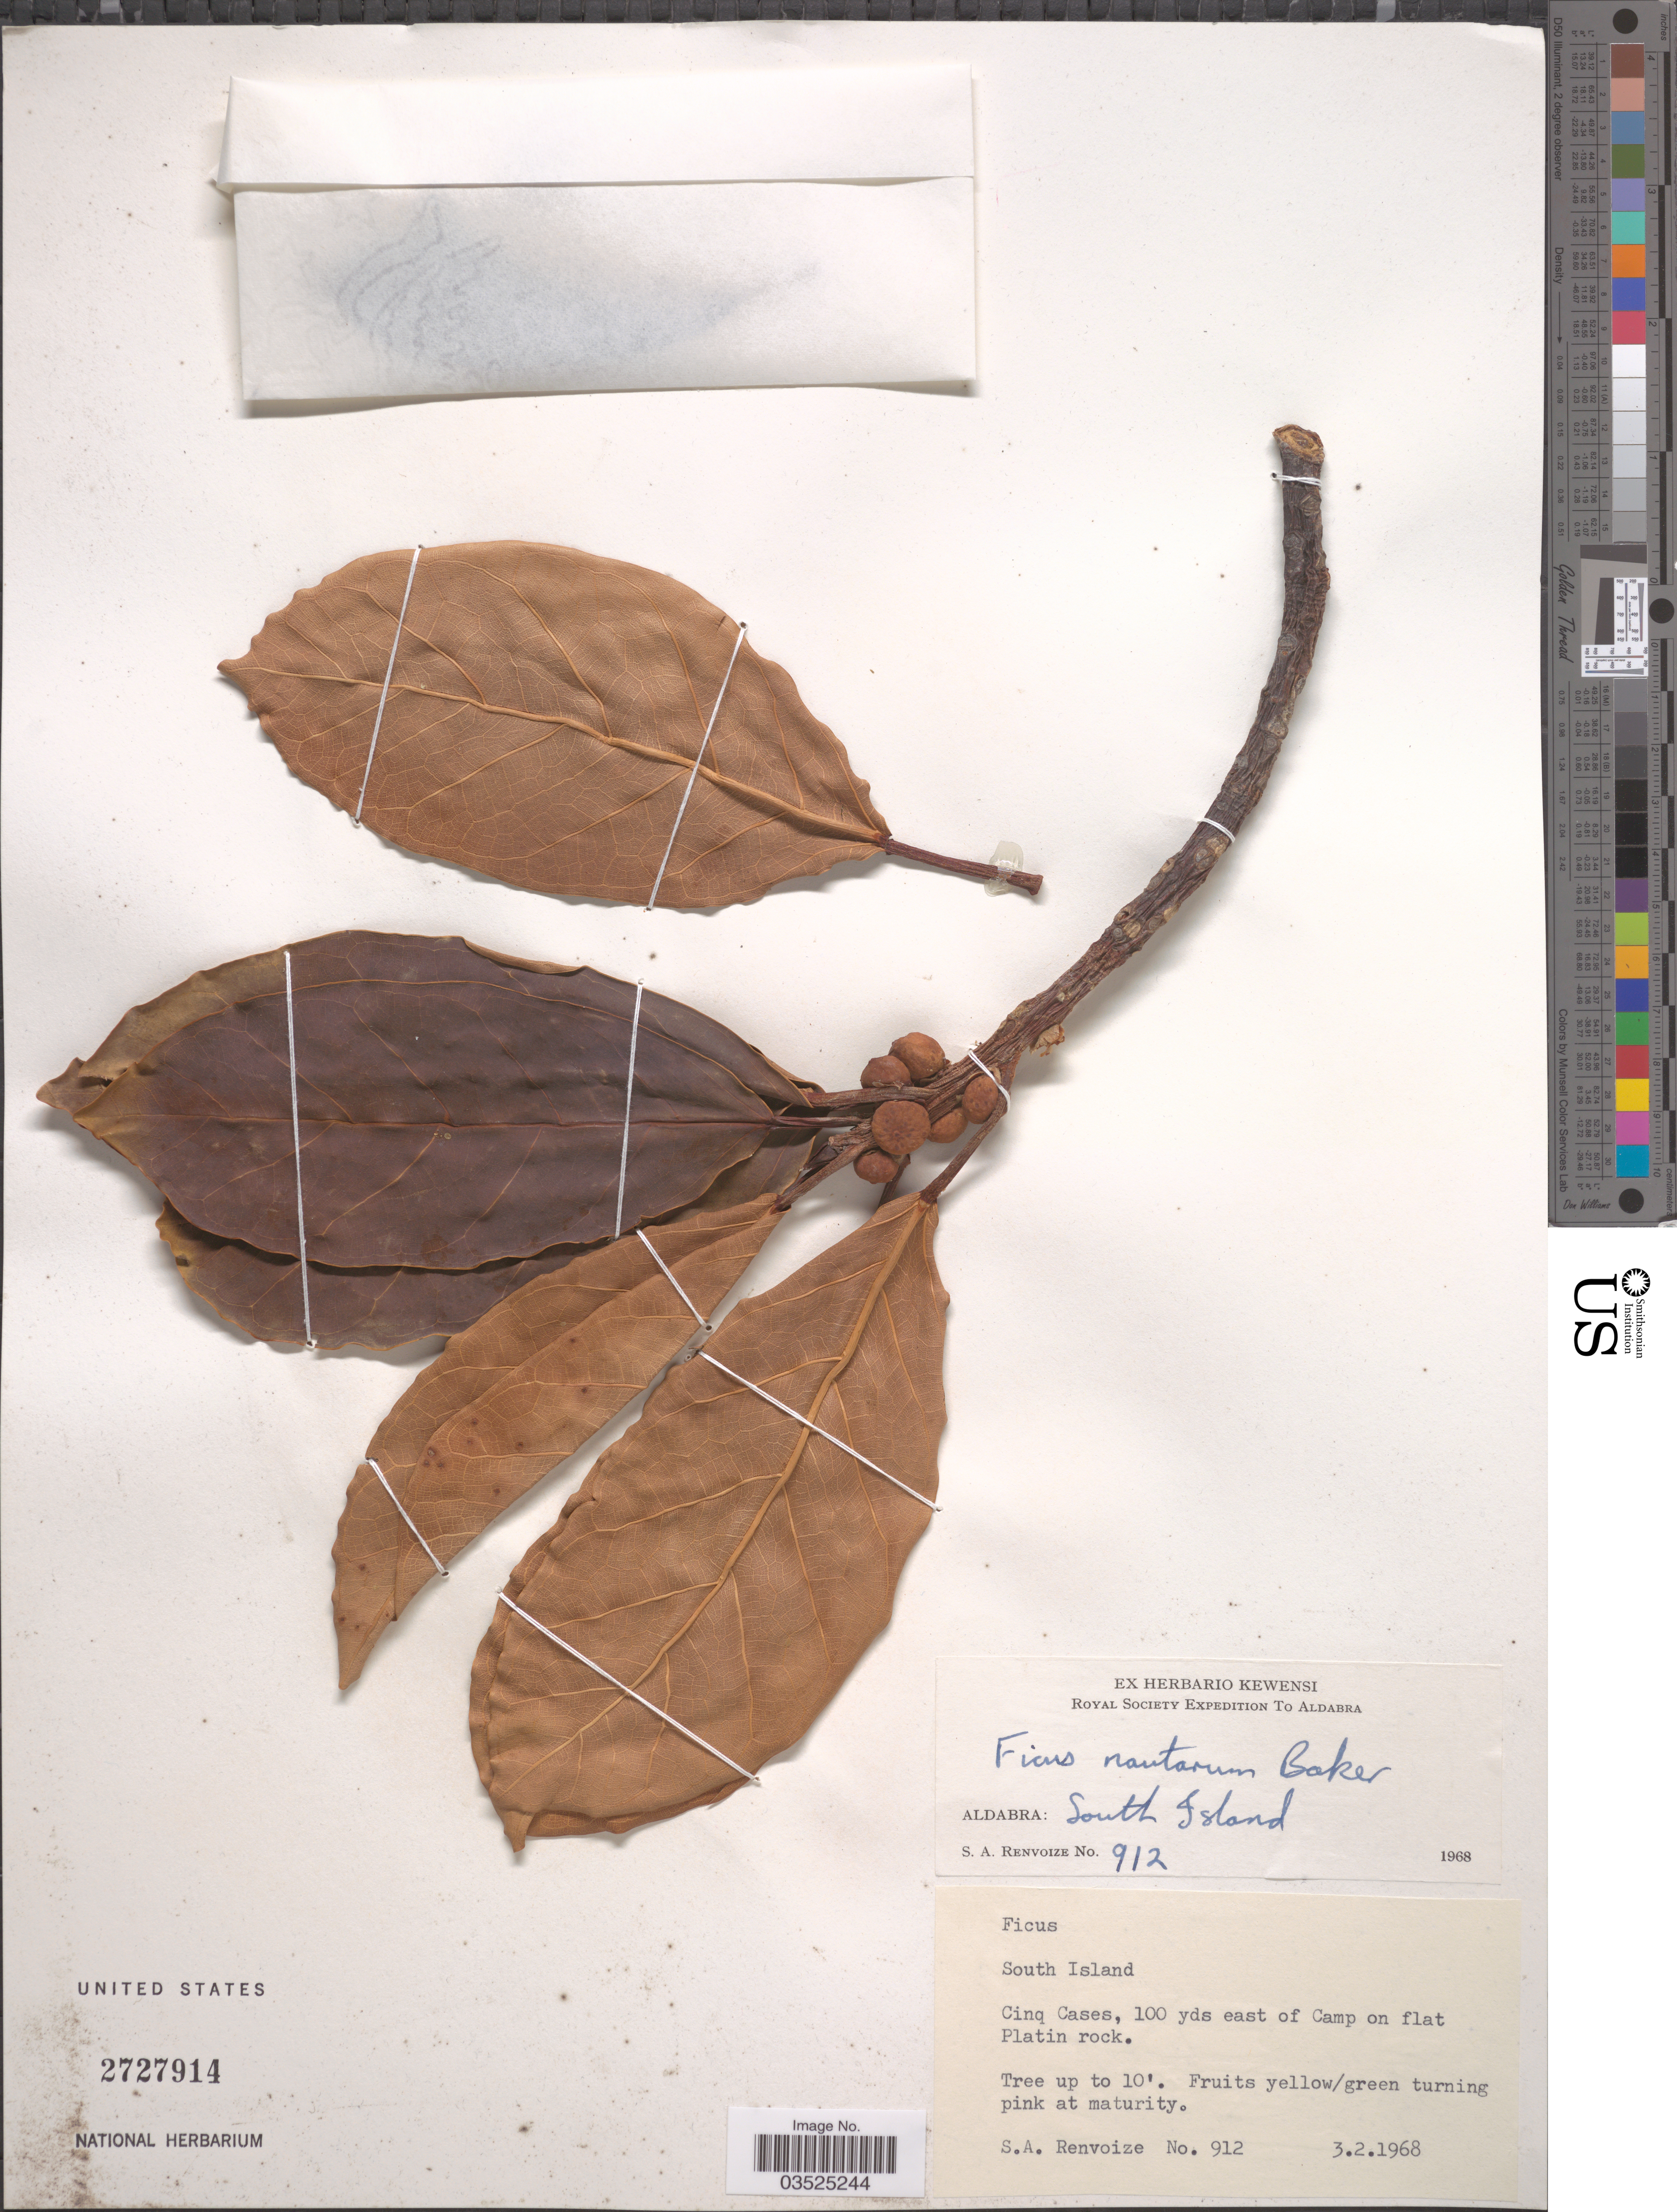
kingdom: Plantae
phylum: Tracheophyta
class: Magnoliopsida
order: Rosales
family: Moraceae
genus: Ficus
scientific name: Ficus lutea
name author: Vahl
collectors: S. A. Renvoize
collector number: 912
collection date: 1968-02-03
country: Seychelles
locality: Aldabra: South Island. Cinq Cases, 100 yds east of Camp on flat Platin rock.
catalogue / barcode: US 2727914